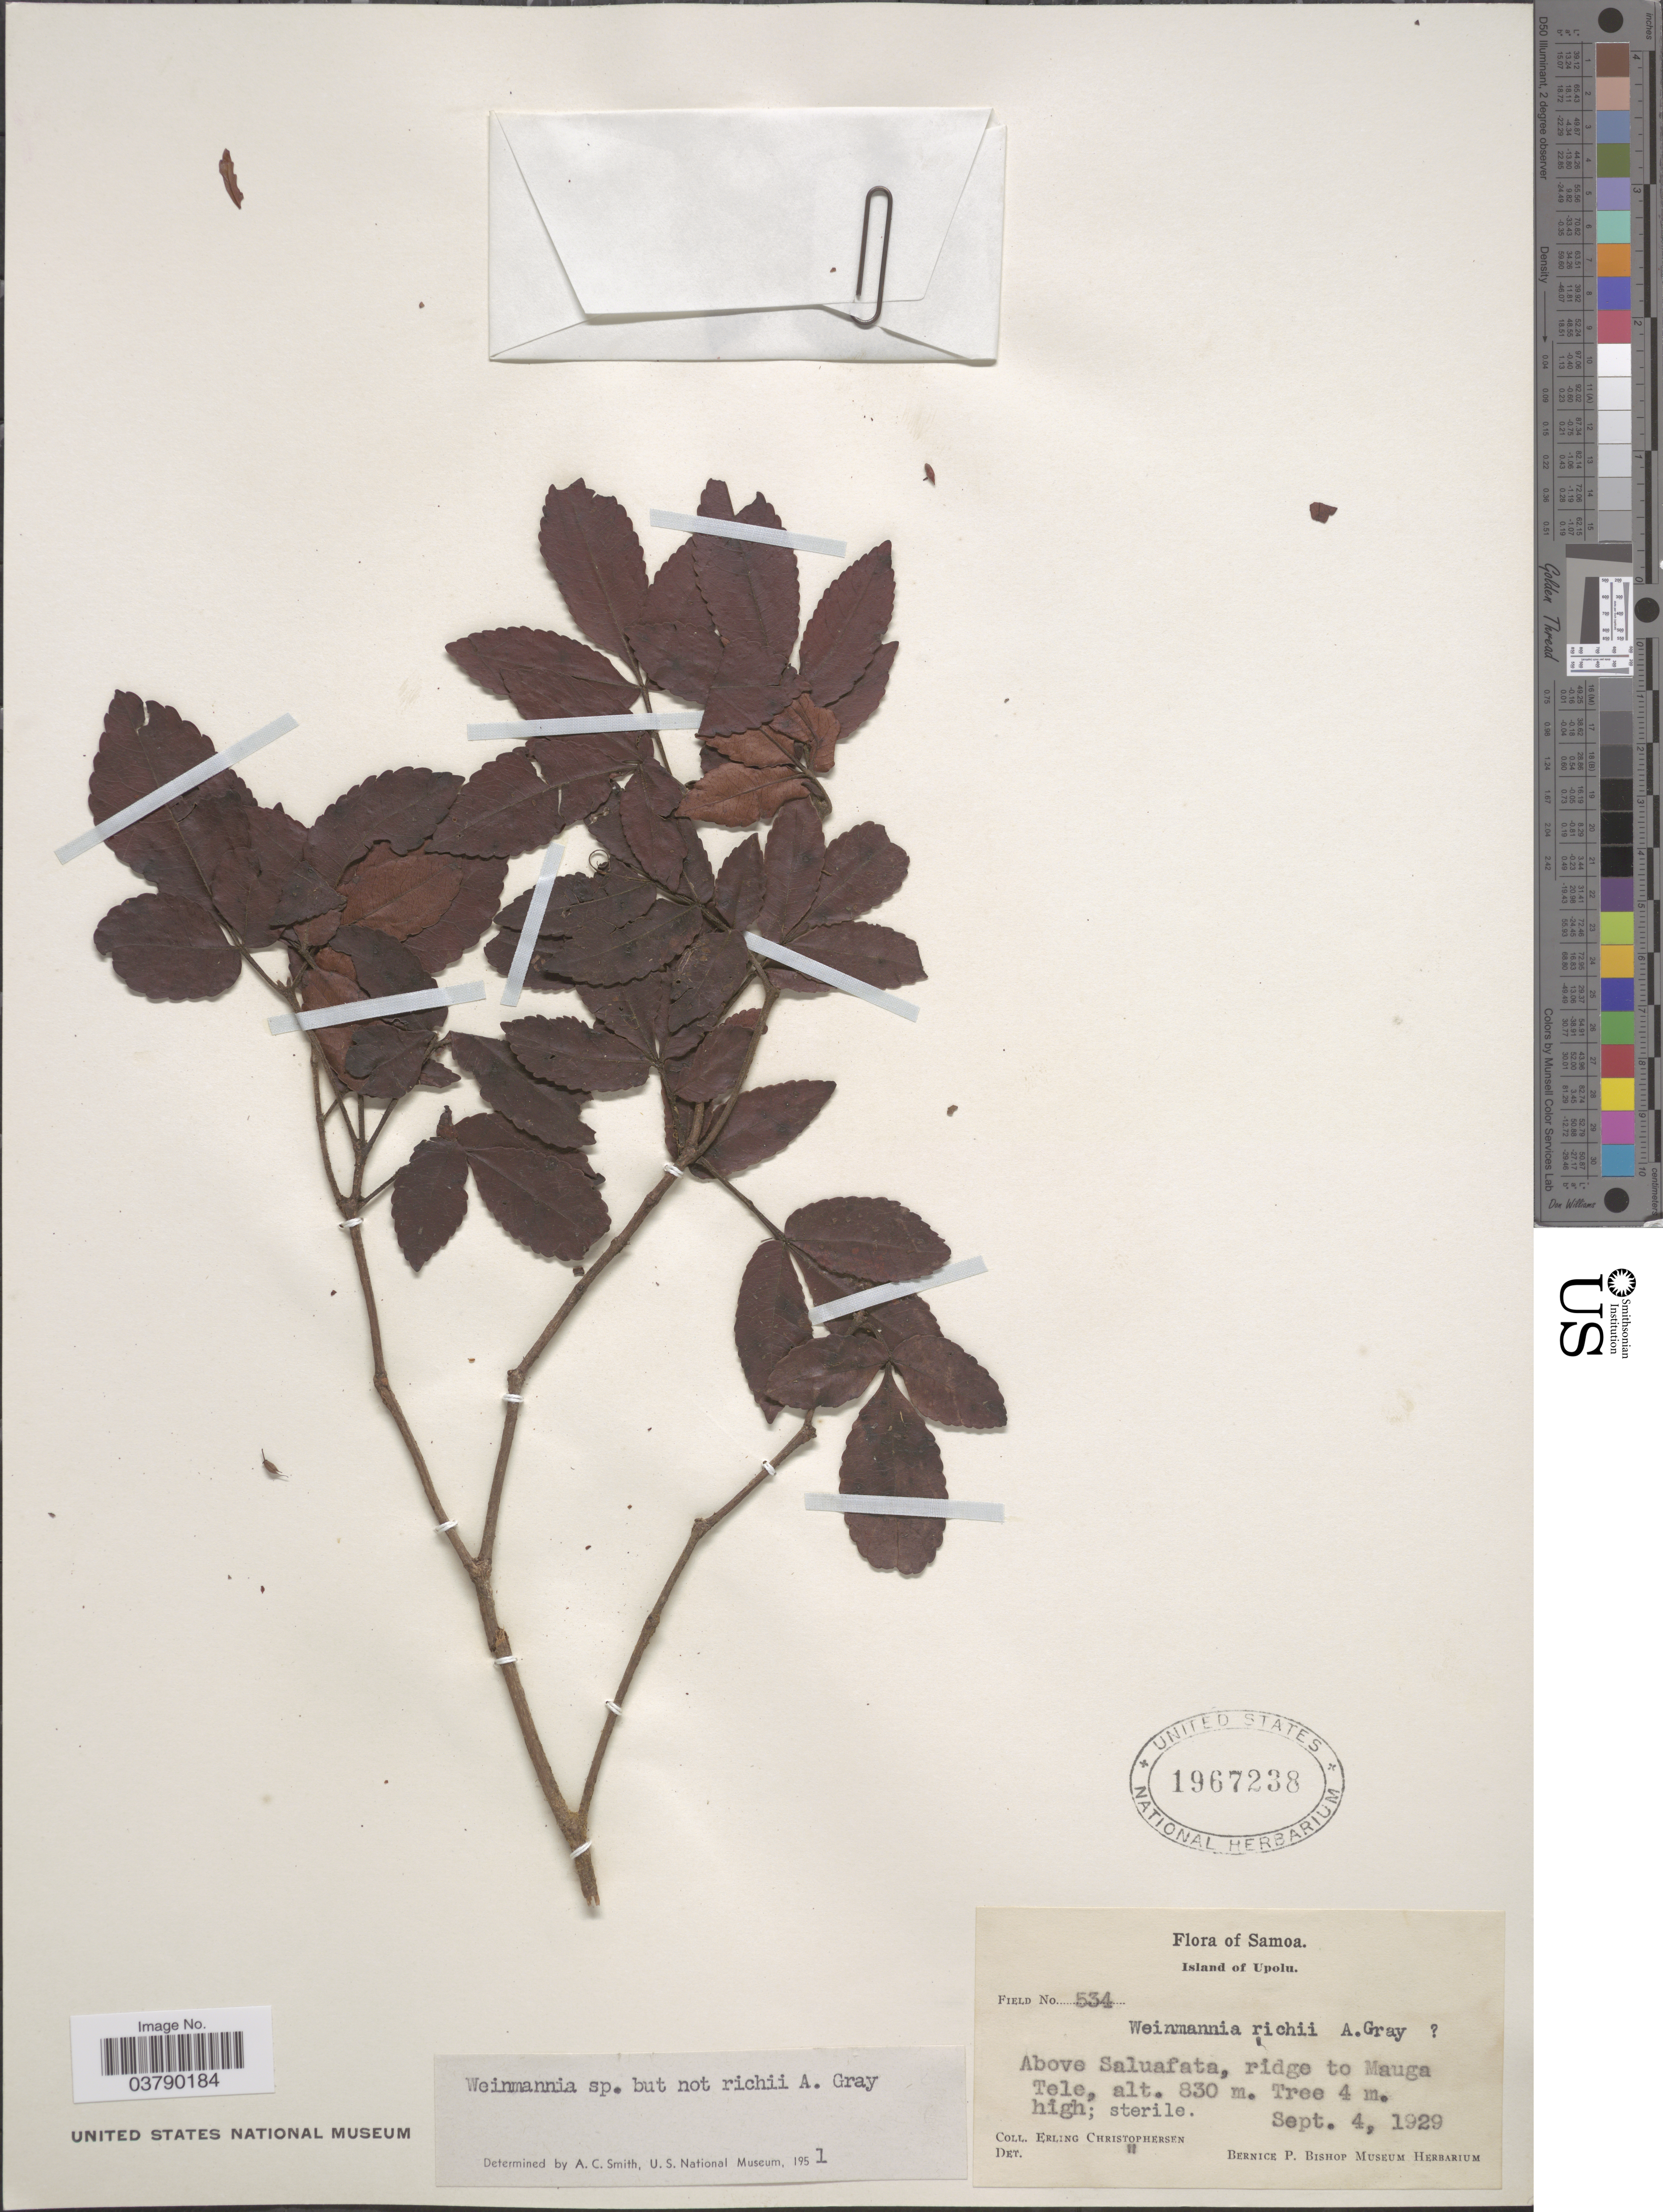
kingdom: Plantae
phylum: Tracheophyta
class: Magnoliopsida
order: Oxalidales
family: Cunoniaceae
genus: Pterophylla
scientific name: Pterophylla sp.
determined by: Strong, Mark T., (BOT), Smithsonian Institution - National Museum of Natural History (UNITED STATES)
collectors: E. Christophersen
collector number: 534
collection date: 1929-09-04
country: Samoa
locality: Samoa. Island of Upola. Above Saluafata, ridge to Mauga Tele.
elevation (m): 830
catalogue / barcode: US 1967238